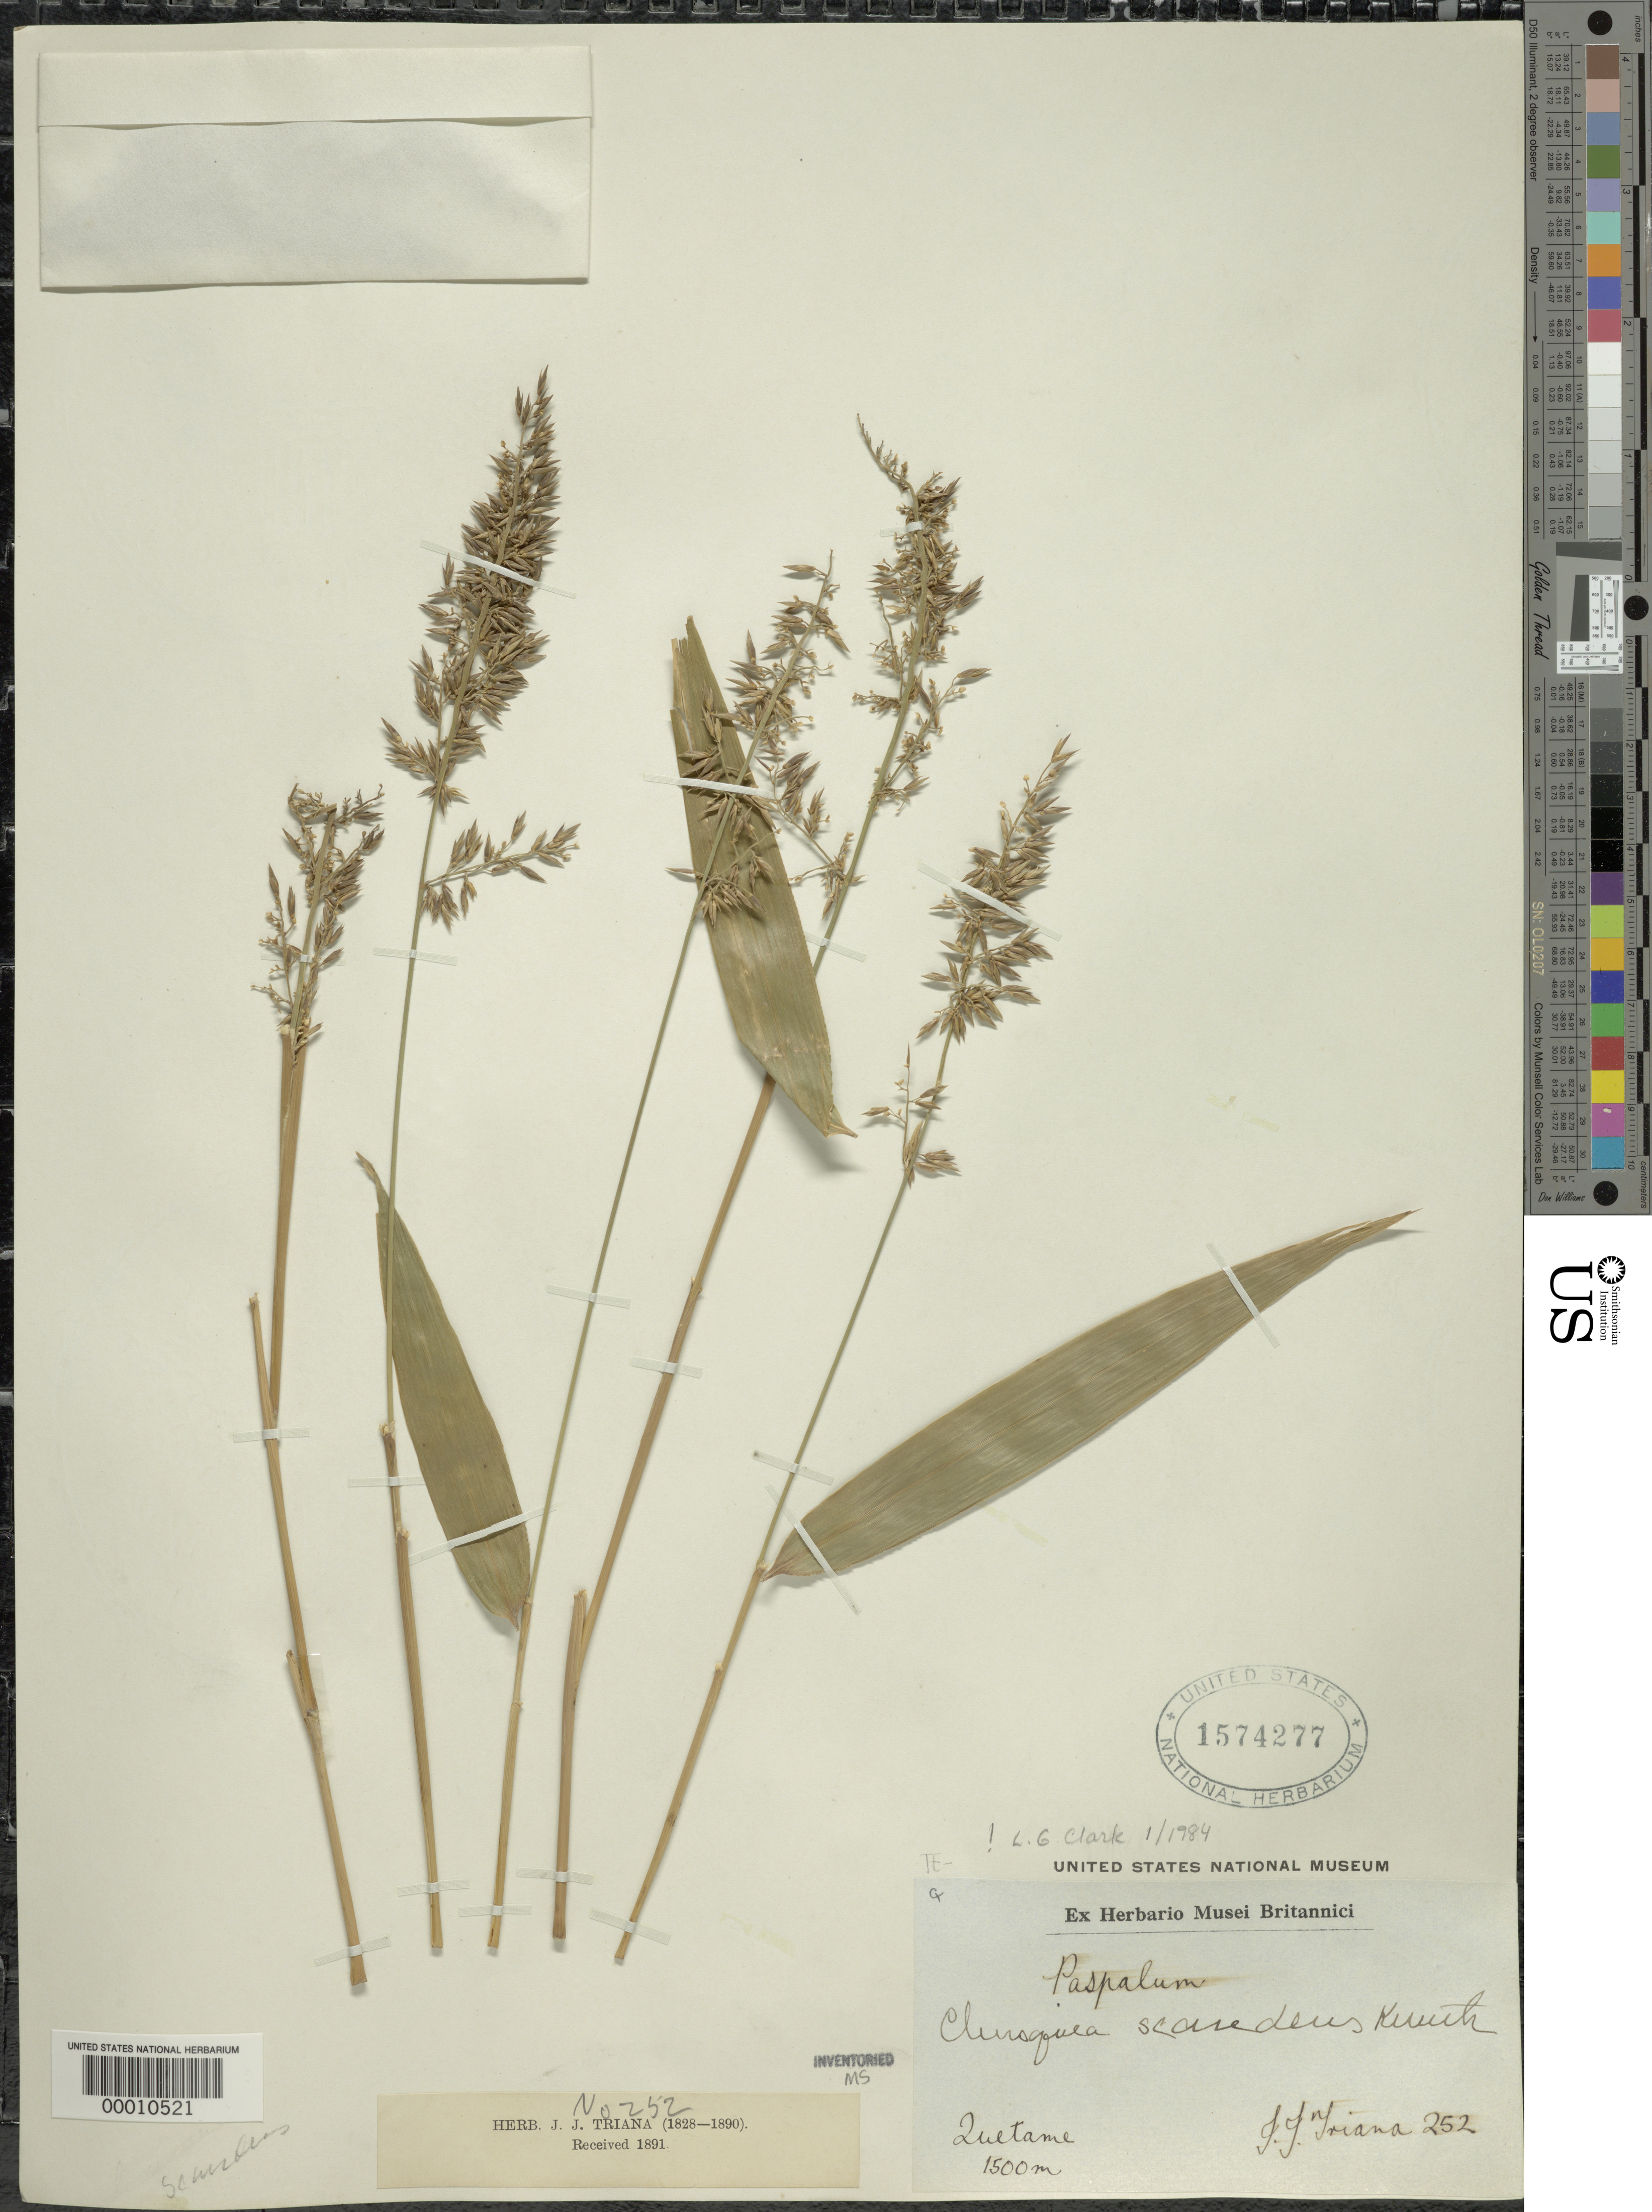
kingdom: Plantae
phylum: Tracheophyta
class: Liliopsida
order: Poales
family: Poaceae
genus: Chusquea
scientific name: Chusquea scandens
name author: Kunth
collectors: J. J. Triana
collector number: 252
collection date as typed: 1828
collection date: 1828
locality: Quetame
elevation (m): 1500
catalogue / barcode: US 1574277